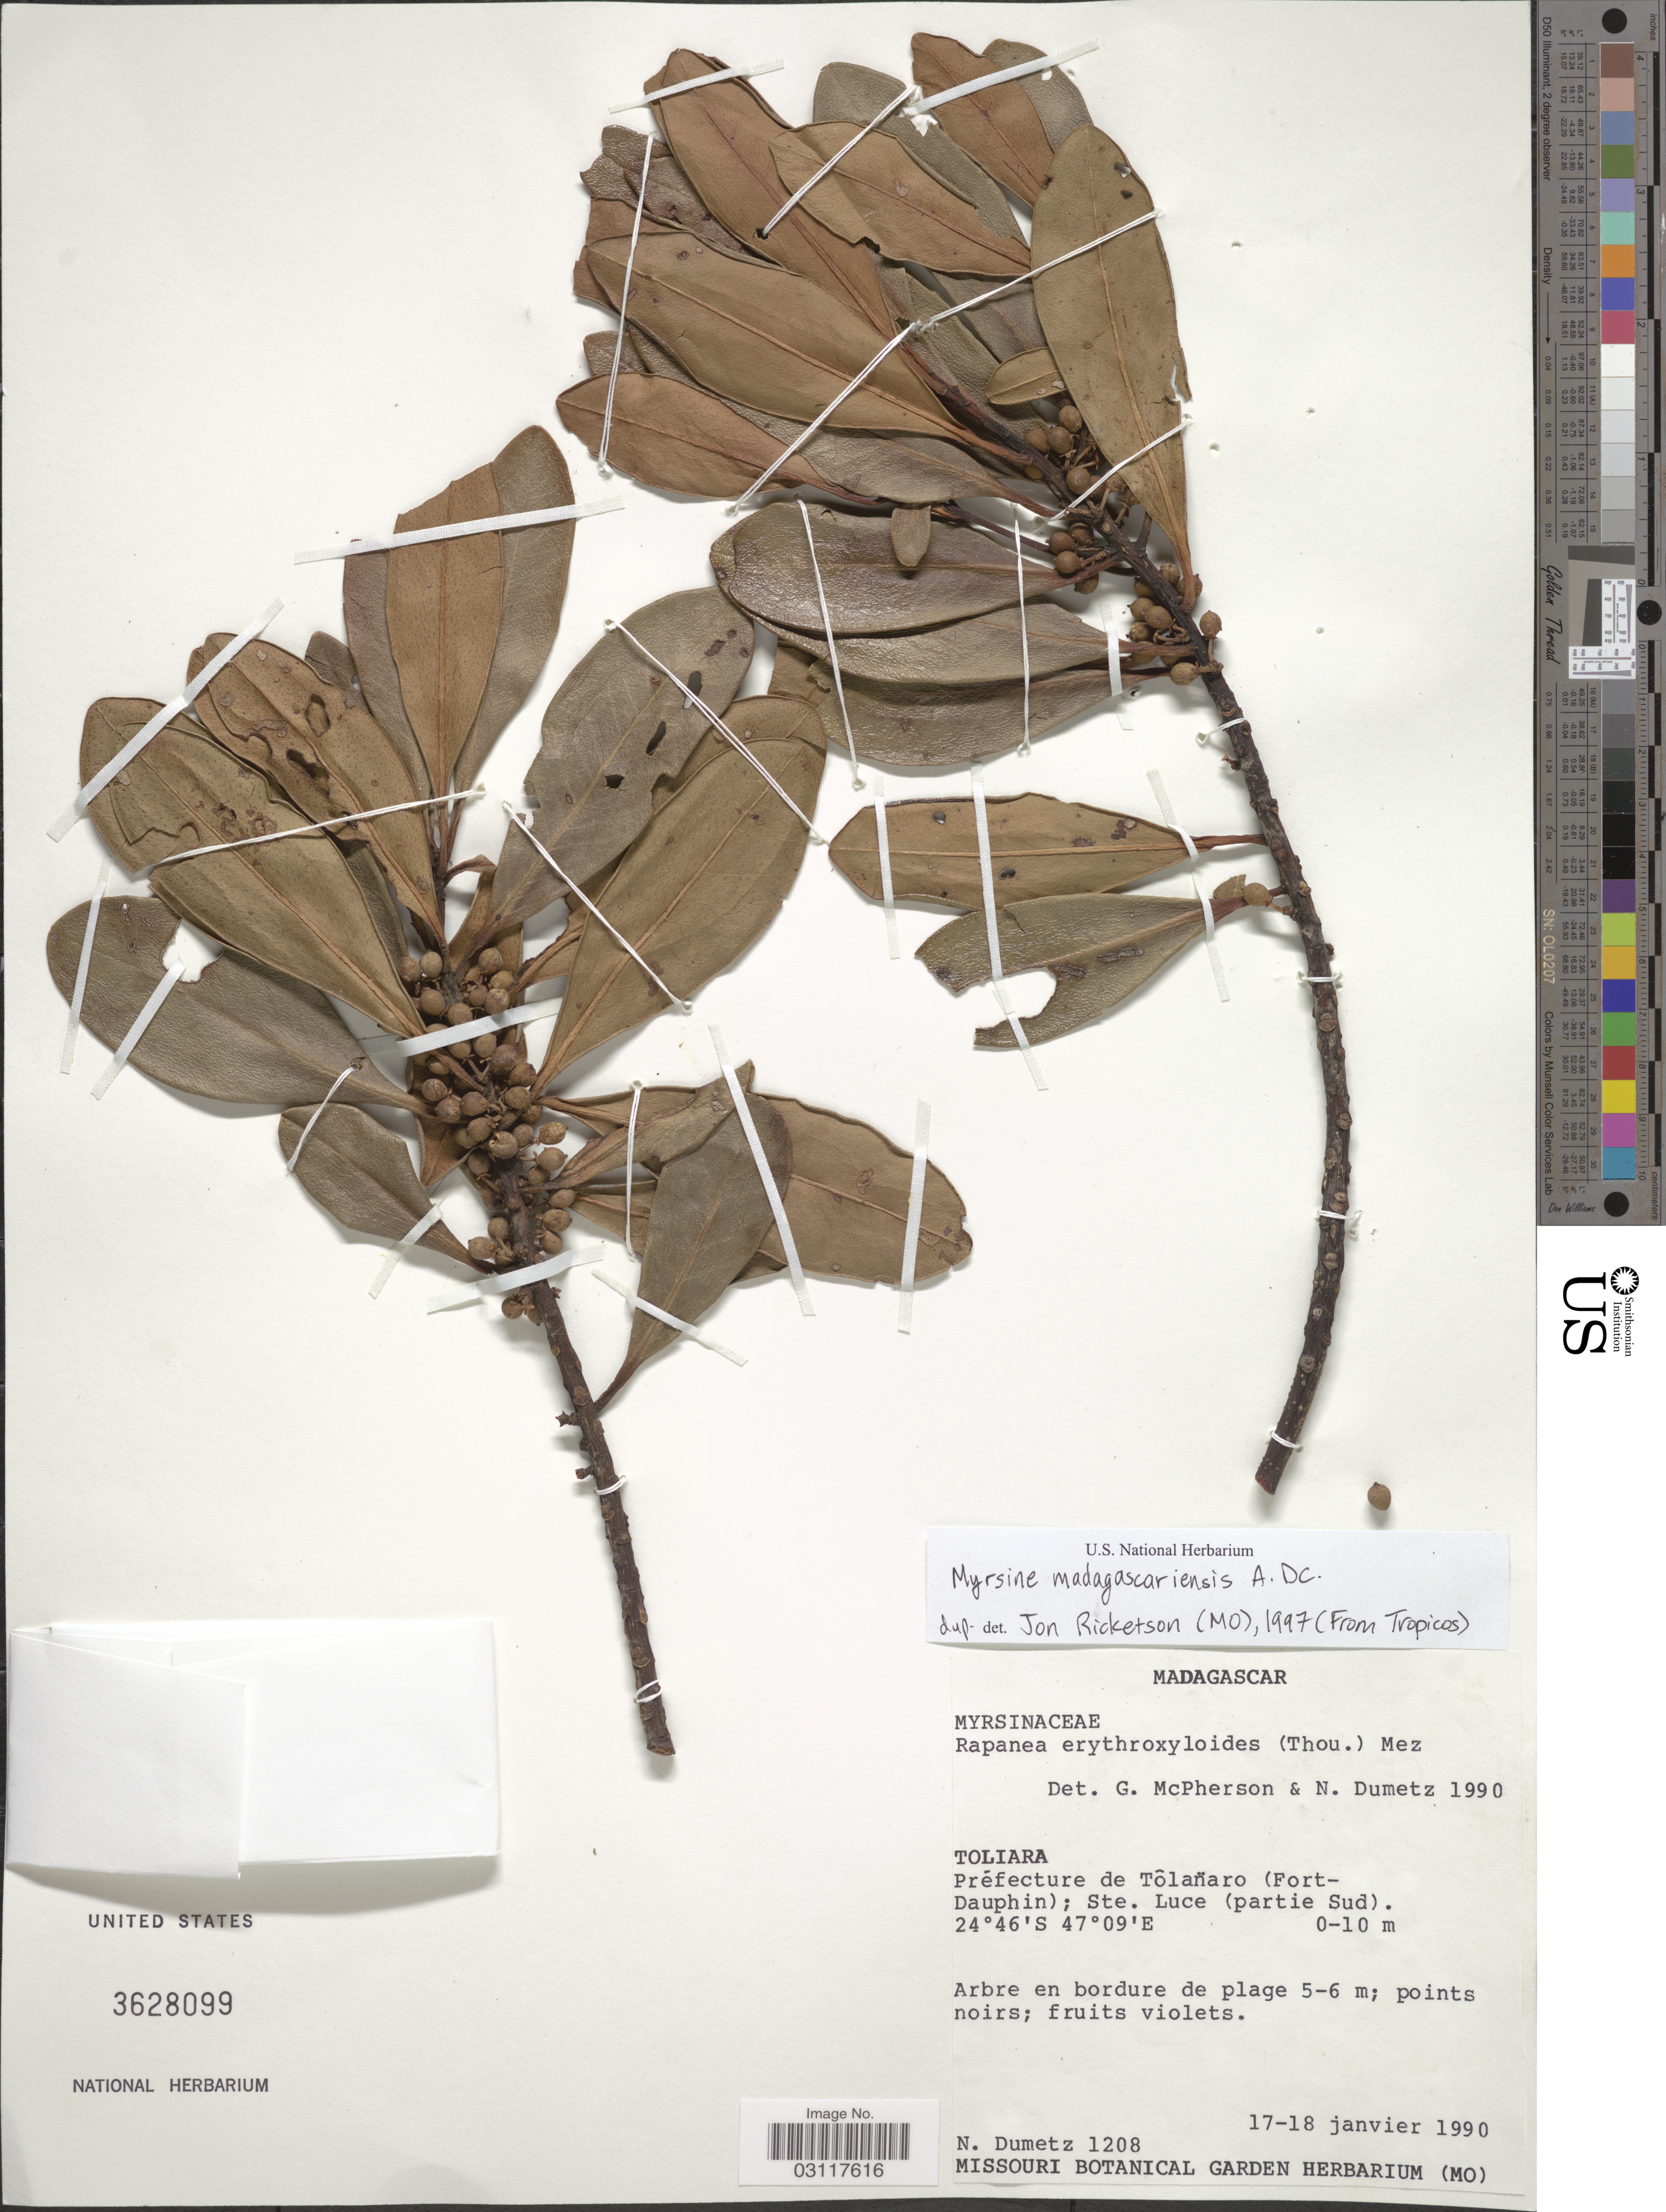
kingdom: Plantae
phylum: Tracheophyta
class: Magnoliopsida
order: Ericales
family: Primulaceae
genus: Myrsine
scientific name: Myrsine madagascariensis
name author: A. DC.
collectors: N. Dumetz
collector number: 1207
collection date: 1990-01-17/1990-01-18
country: Madagascar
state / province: Anosy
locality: Préfecture de Tôlanaro (Fort-Dauphin); Ste. Luce (partie Sud).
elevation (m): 0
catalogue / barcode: US 3628099